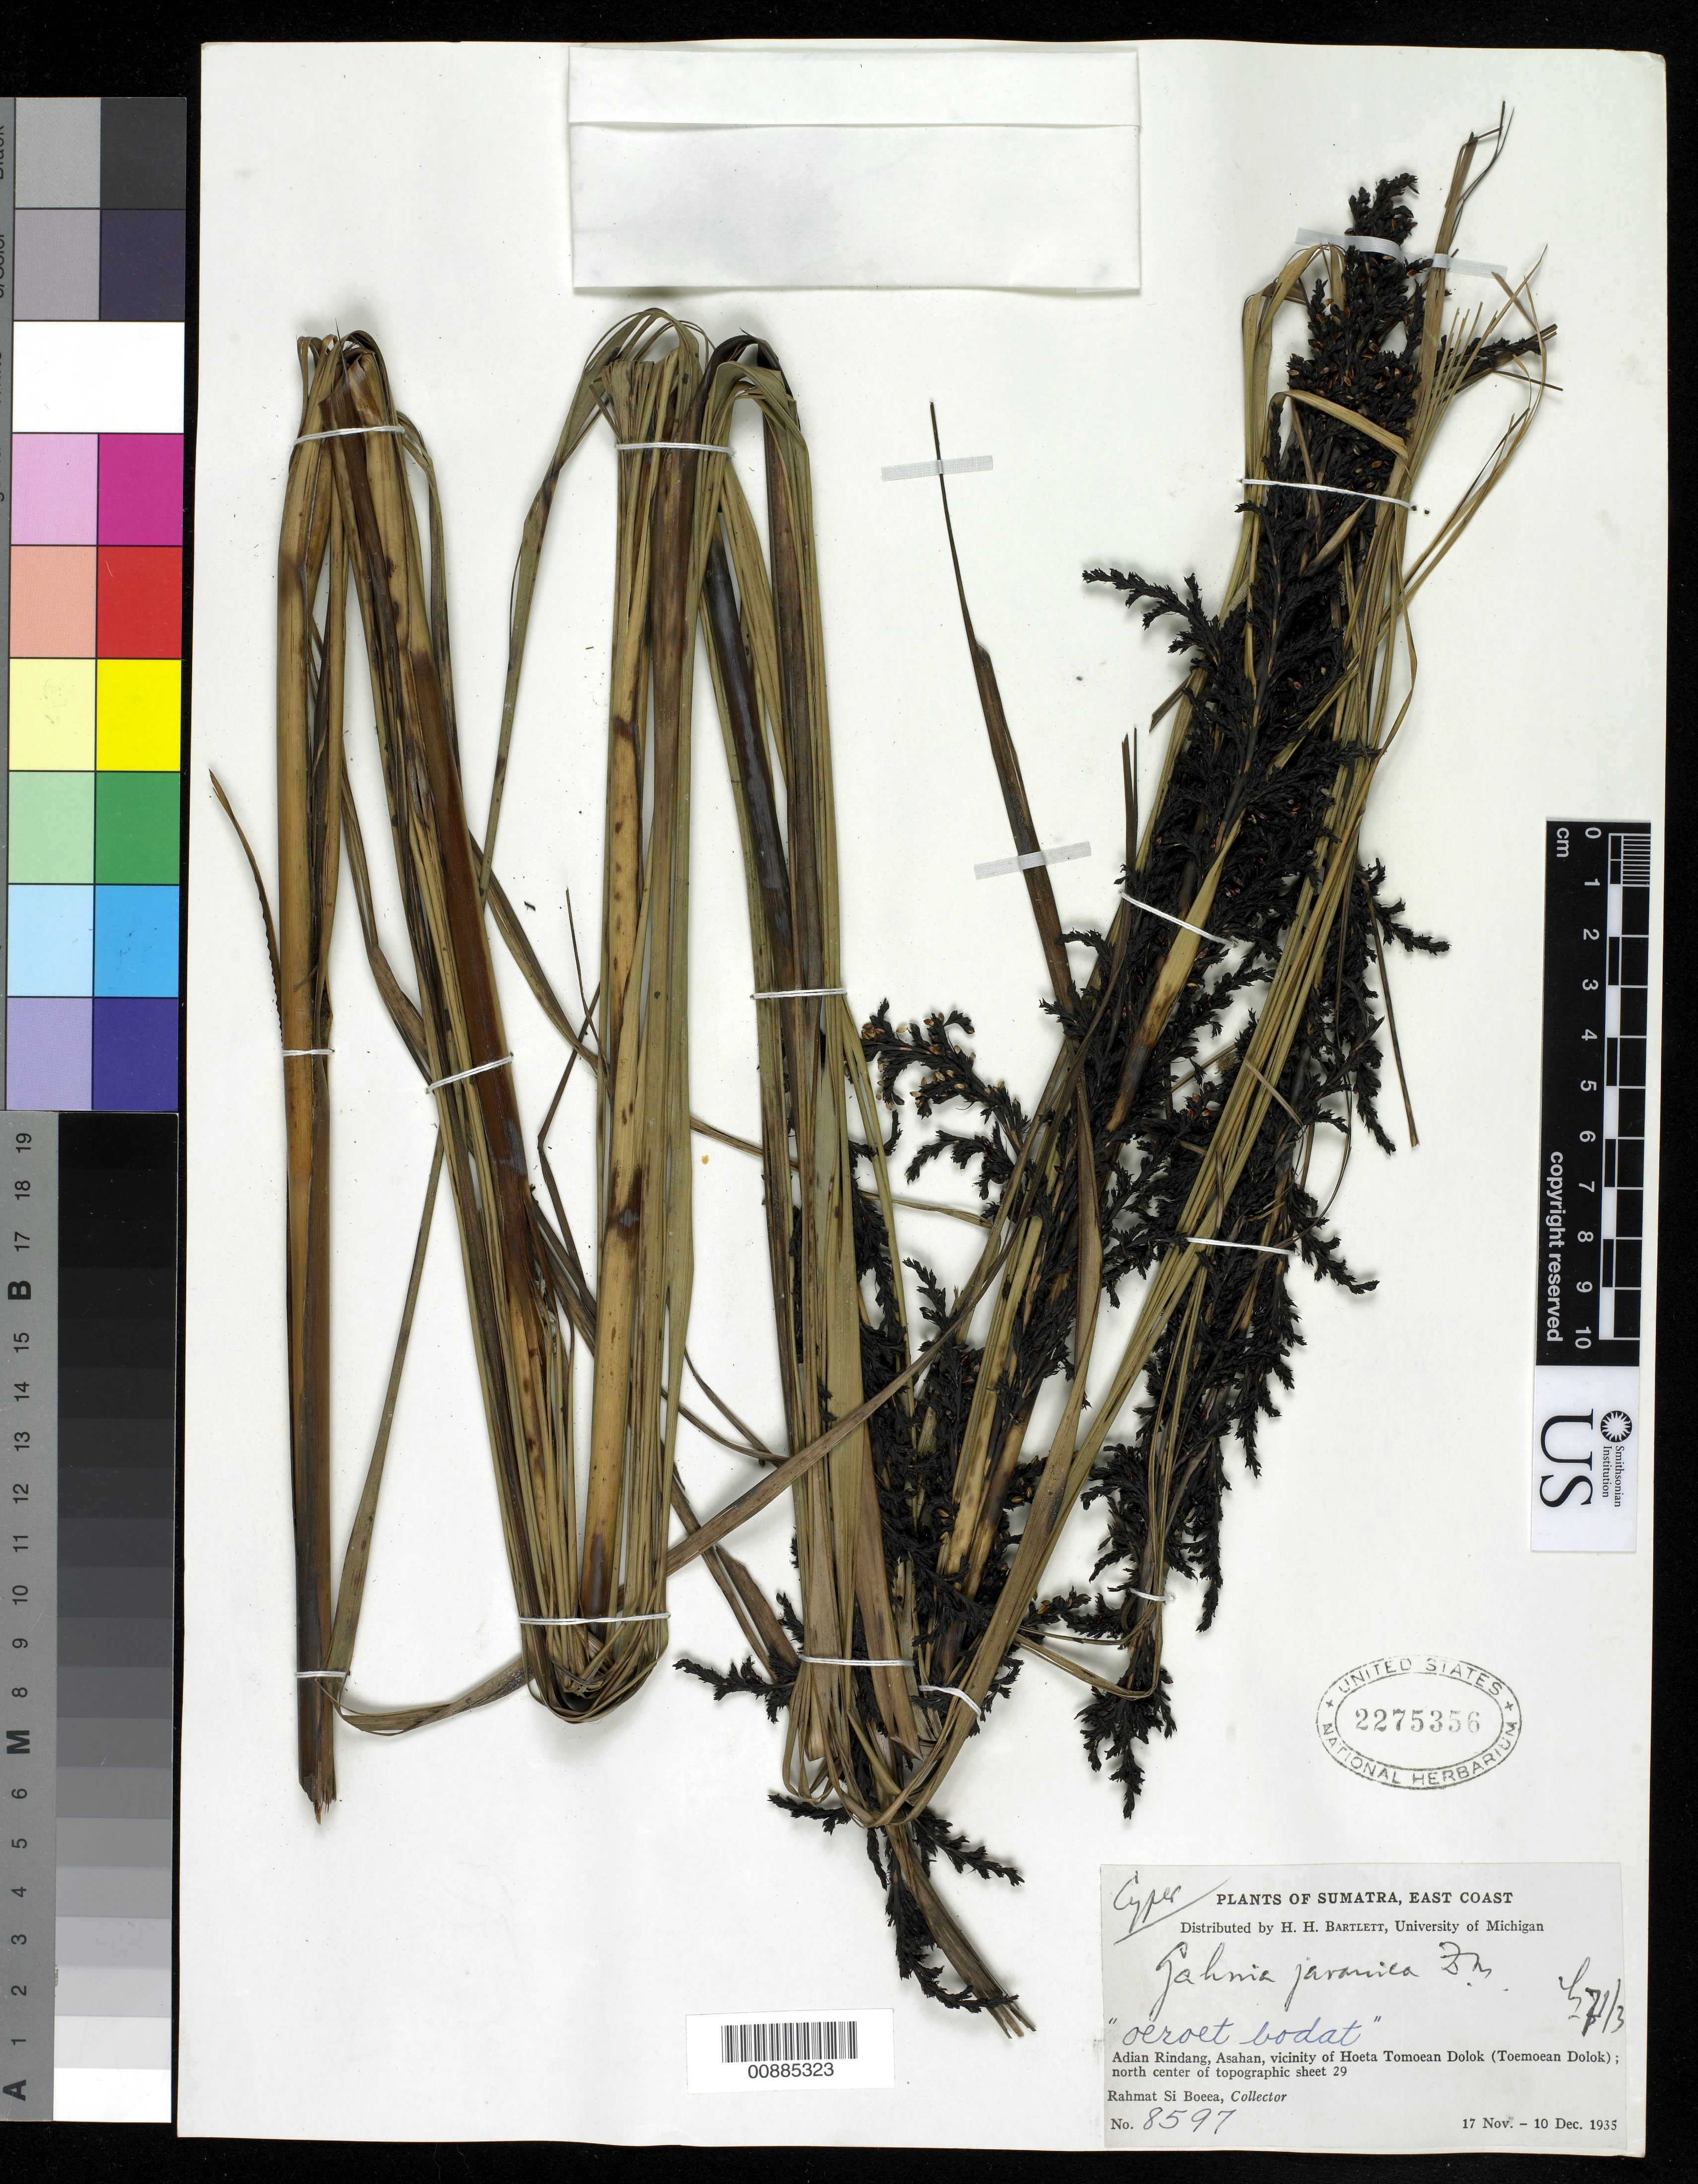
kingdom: Plantae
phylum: Tracheophyta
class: Liliopsida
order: Poales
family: Cyperaceae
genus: Gahnia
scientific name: Gahnia javanica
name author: Moritzi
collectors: Rahmat Si Boeea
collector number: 8597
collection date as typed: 17 Nov 1935 to 10 Dec 1935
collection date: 1935-11-17/1935-12-10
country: Indonesia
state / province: Sumatra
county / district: Aceh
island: Sumatra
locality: Adian Rindang, Asahan, vicinity of Hoeta Tomoean Dolok (Toemoean Dolok)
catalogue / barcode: US 2275356